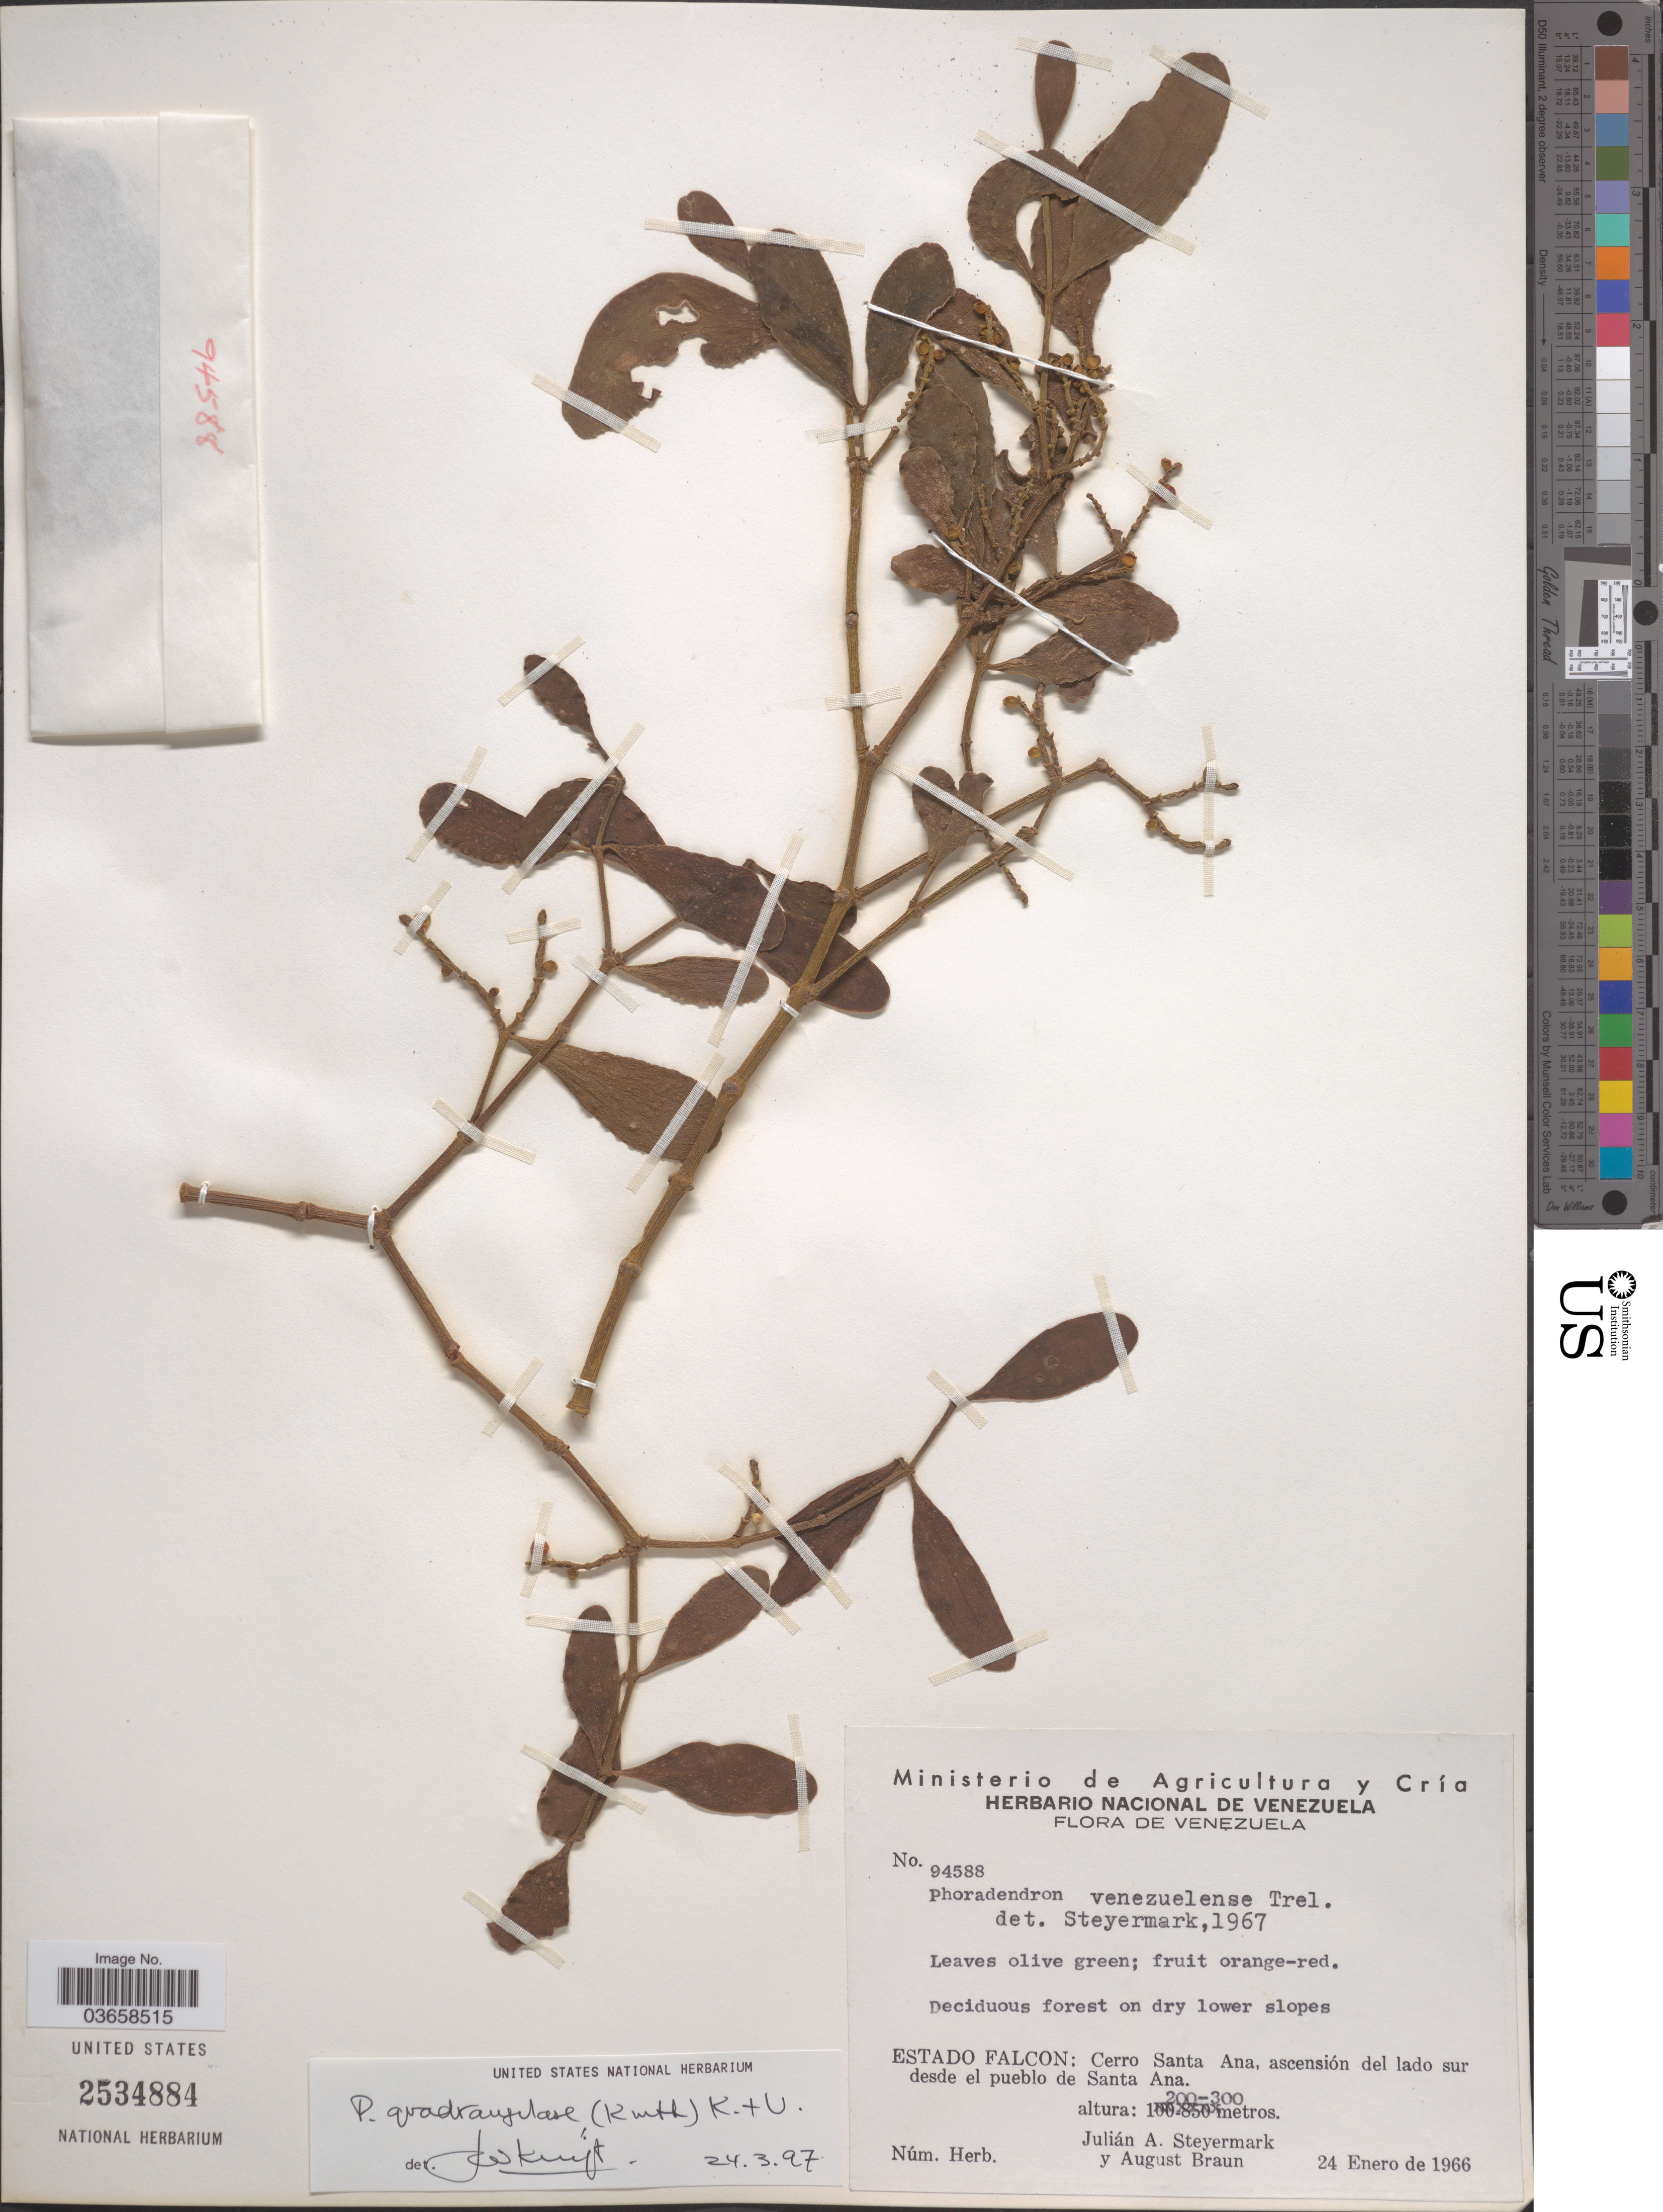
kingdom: Plantae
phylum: Tracheophyta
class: Magnoliopsida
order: Santalales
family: Viscaceae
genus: Phoradendron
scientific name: Phoradendron quadrangulare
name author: (Kunth) Griseb.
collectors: J. Steyermark & A. Braun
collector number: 94588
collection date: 1966-01-24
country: Venezuela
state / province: Falcón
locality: Cerro Santa Ana, ascensión del lado sur desde el pueblo de Santa Ana.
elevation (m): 200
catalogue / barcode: US 2534884